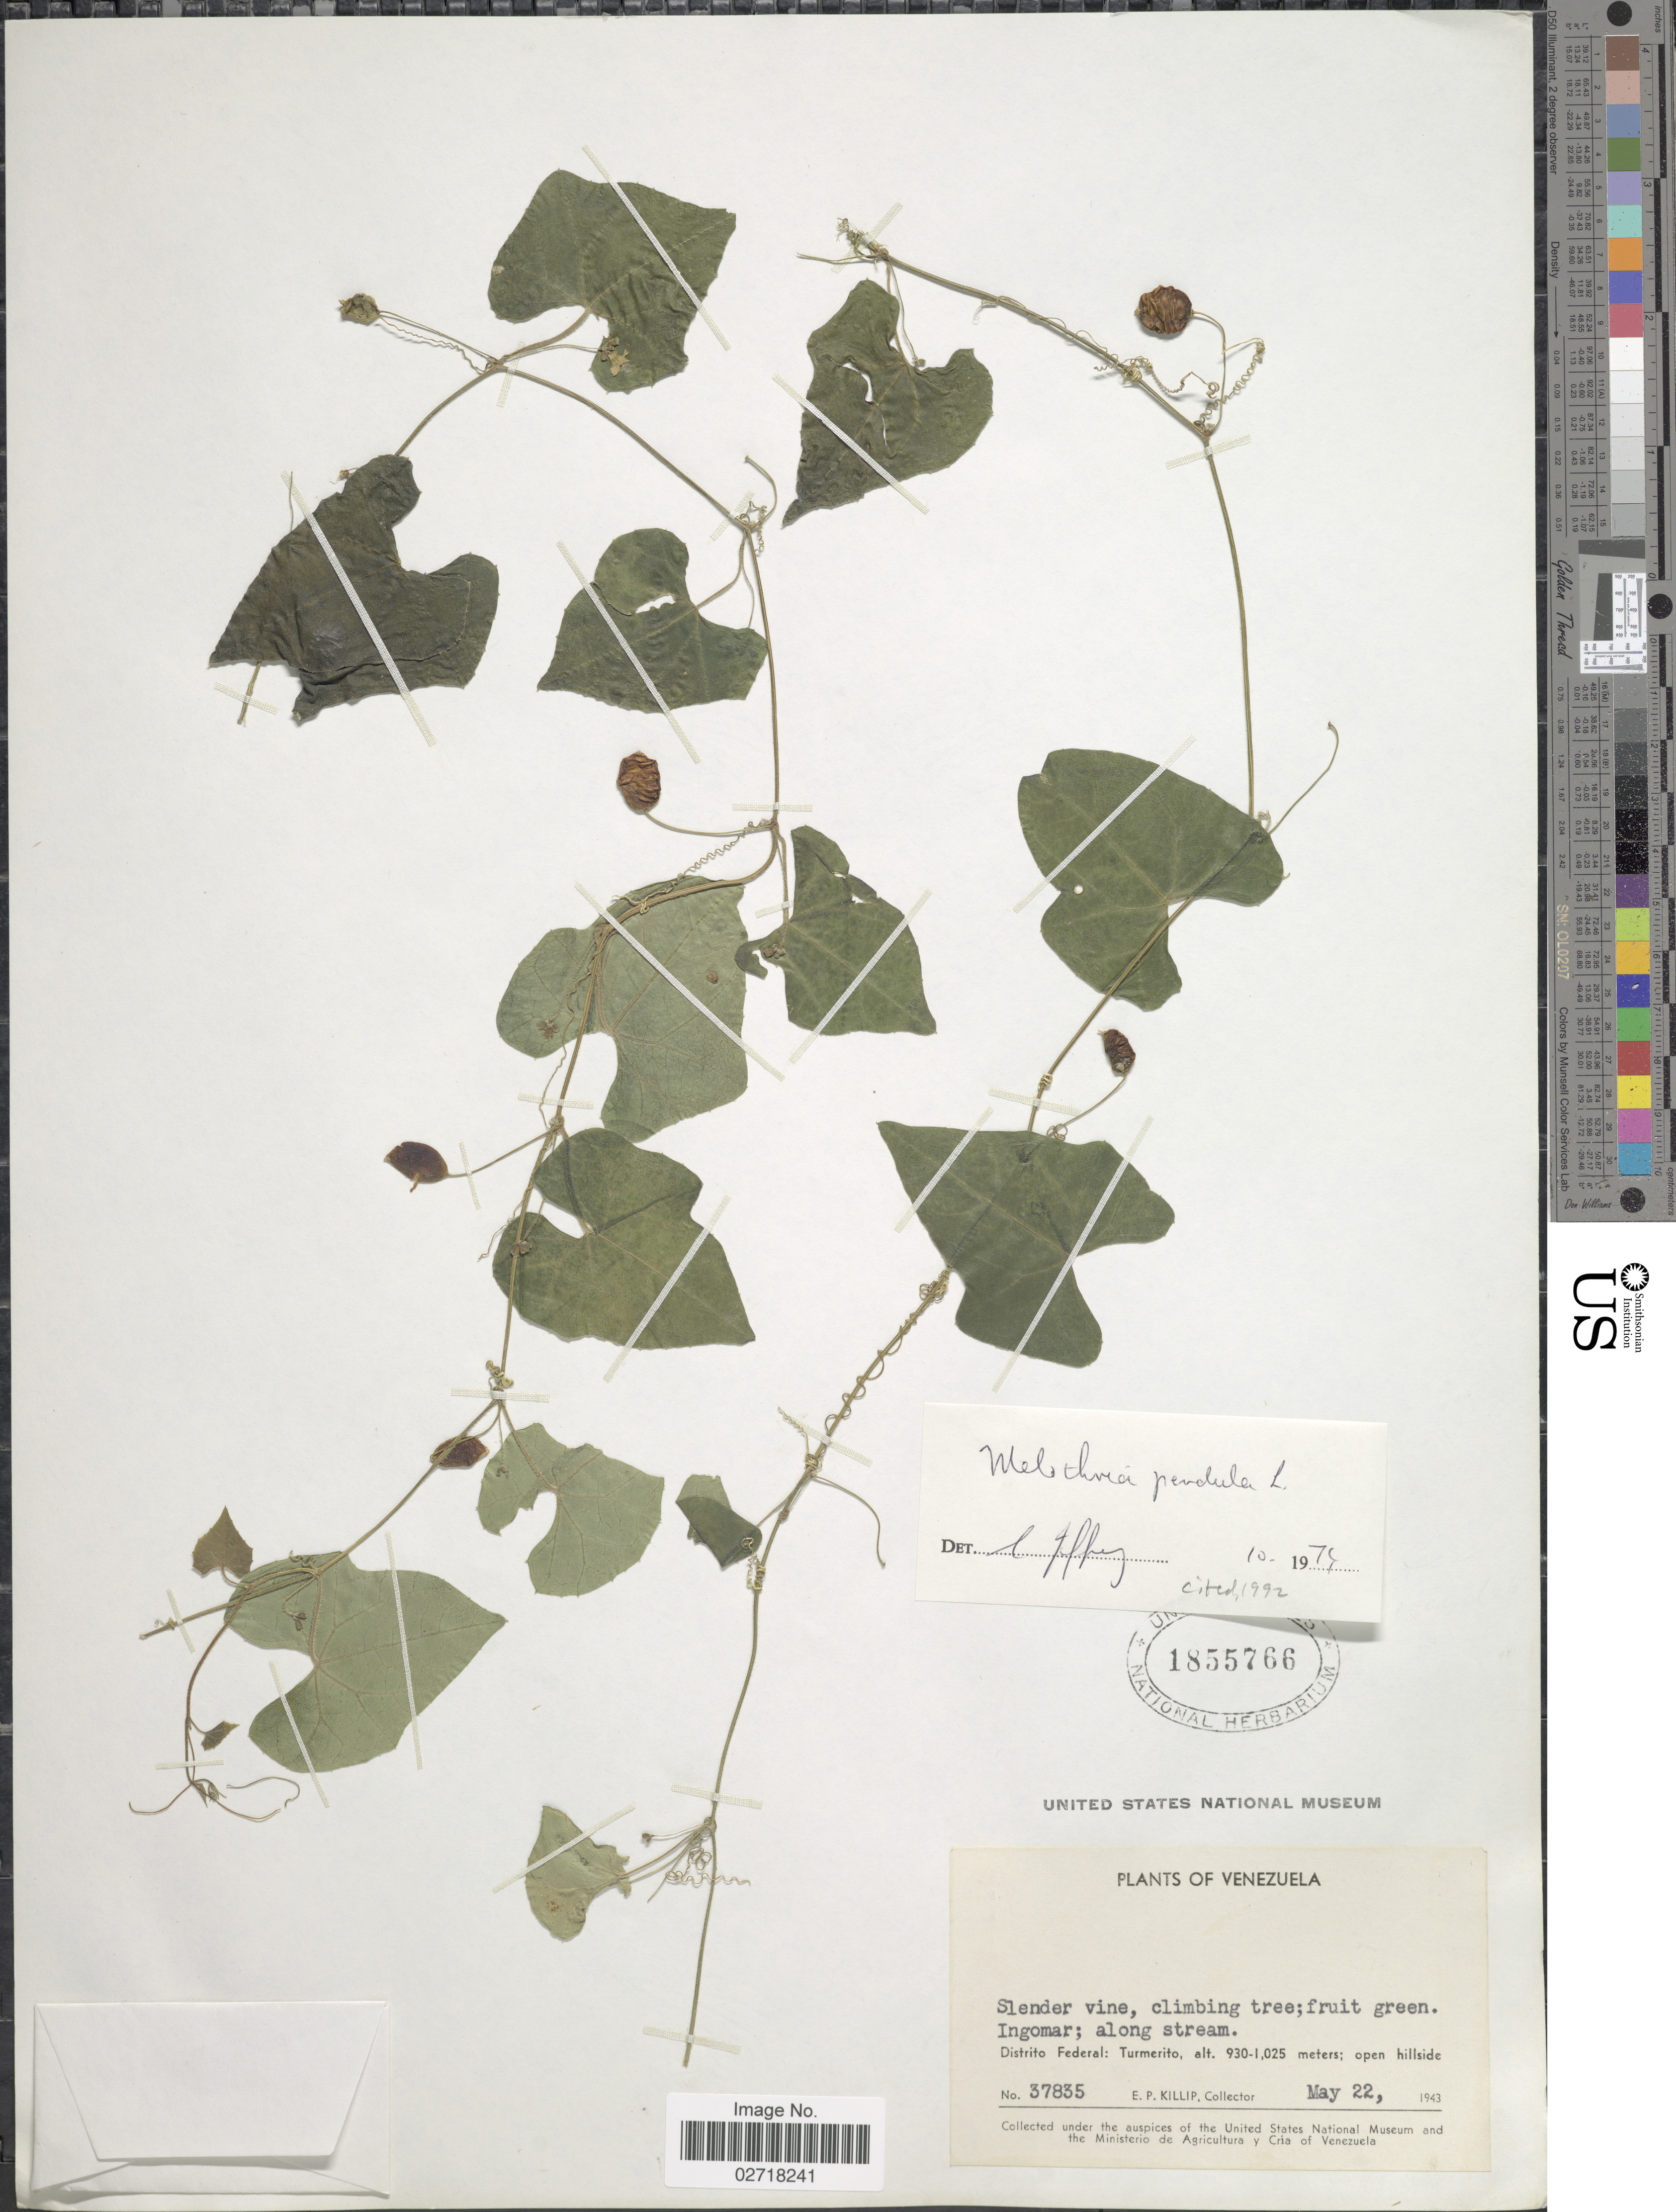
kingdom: Plantae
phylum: Tracheophyta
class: Magnoliopsida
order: Cucurbitales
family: Cucurbitaceae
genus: Melothria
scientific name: Melothria pendula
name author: L.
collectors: E. P. Killip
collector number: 37835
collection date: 1943-05-22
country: Venezuela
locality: Ingomar. Distrito Federal: Turmerito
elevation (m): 930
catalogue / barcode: US 1855766